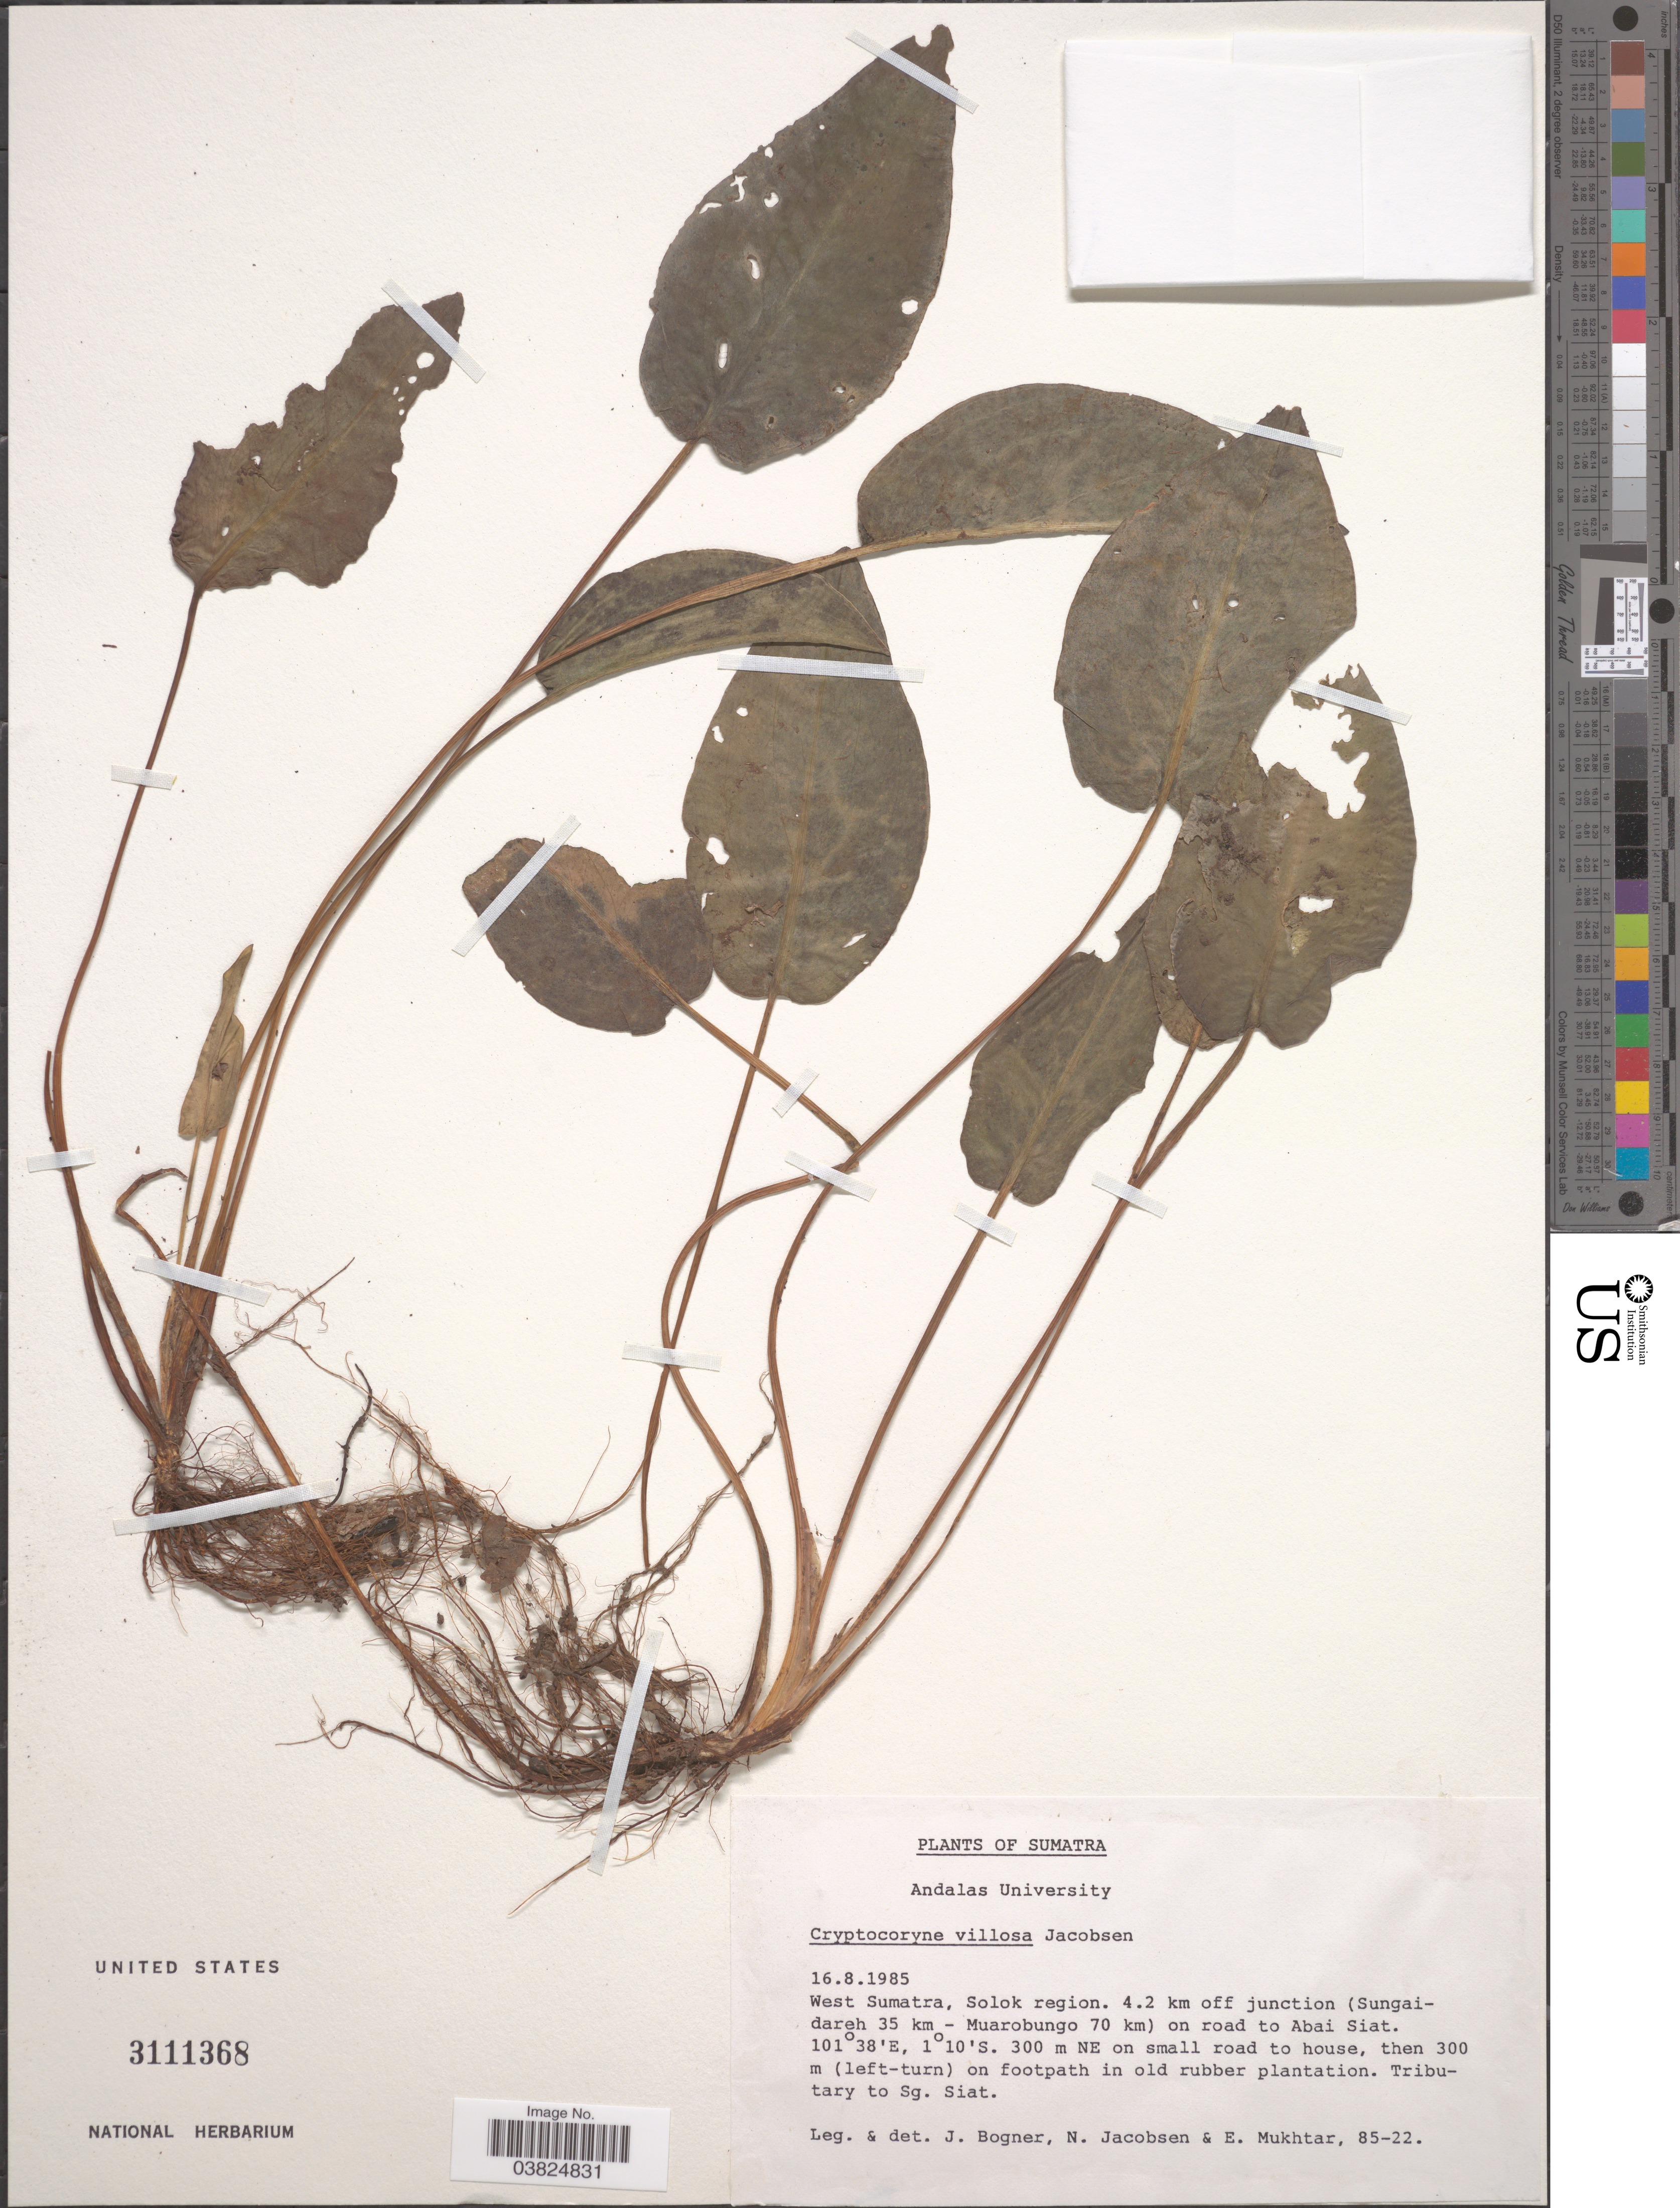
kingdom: Plantae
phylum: Tracheophyta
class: Liliopsida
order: Alismatales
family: Araceae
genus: Cryptocoryne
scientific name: Cryptocoryne villosa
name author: N. Jacobsen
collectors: J. Bogner, N. Jacobsen & E. Mukthar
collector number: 85-22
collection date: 1985-08-16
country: Indonesia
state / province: Sumatra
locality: West Sumatra, Solok region. 4.2 km off junction (Sungaidareh 35 km - Muarobungo 70 km) on road to Abai Siat. 300 m NE on small road to house. Tributary to Sg. Siat.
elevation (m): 300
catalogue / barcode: US 3111368